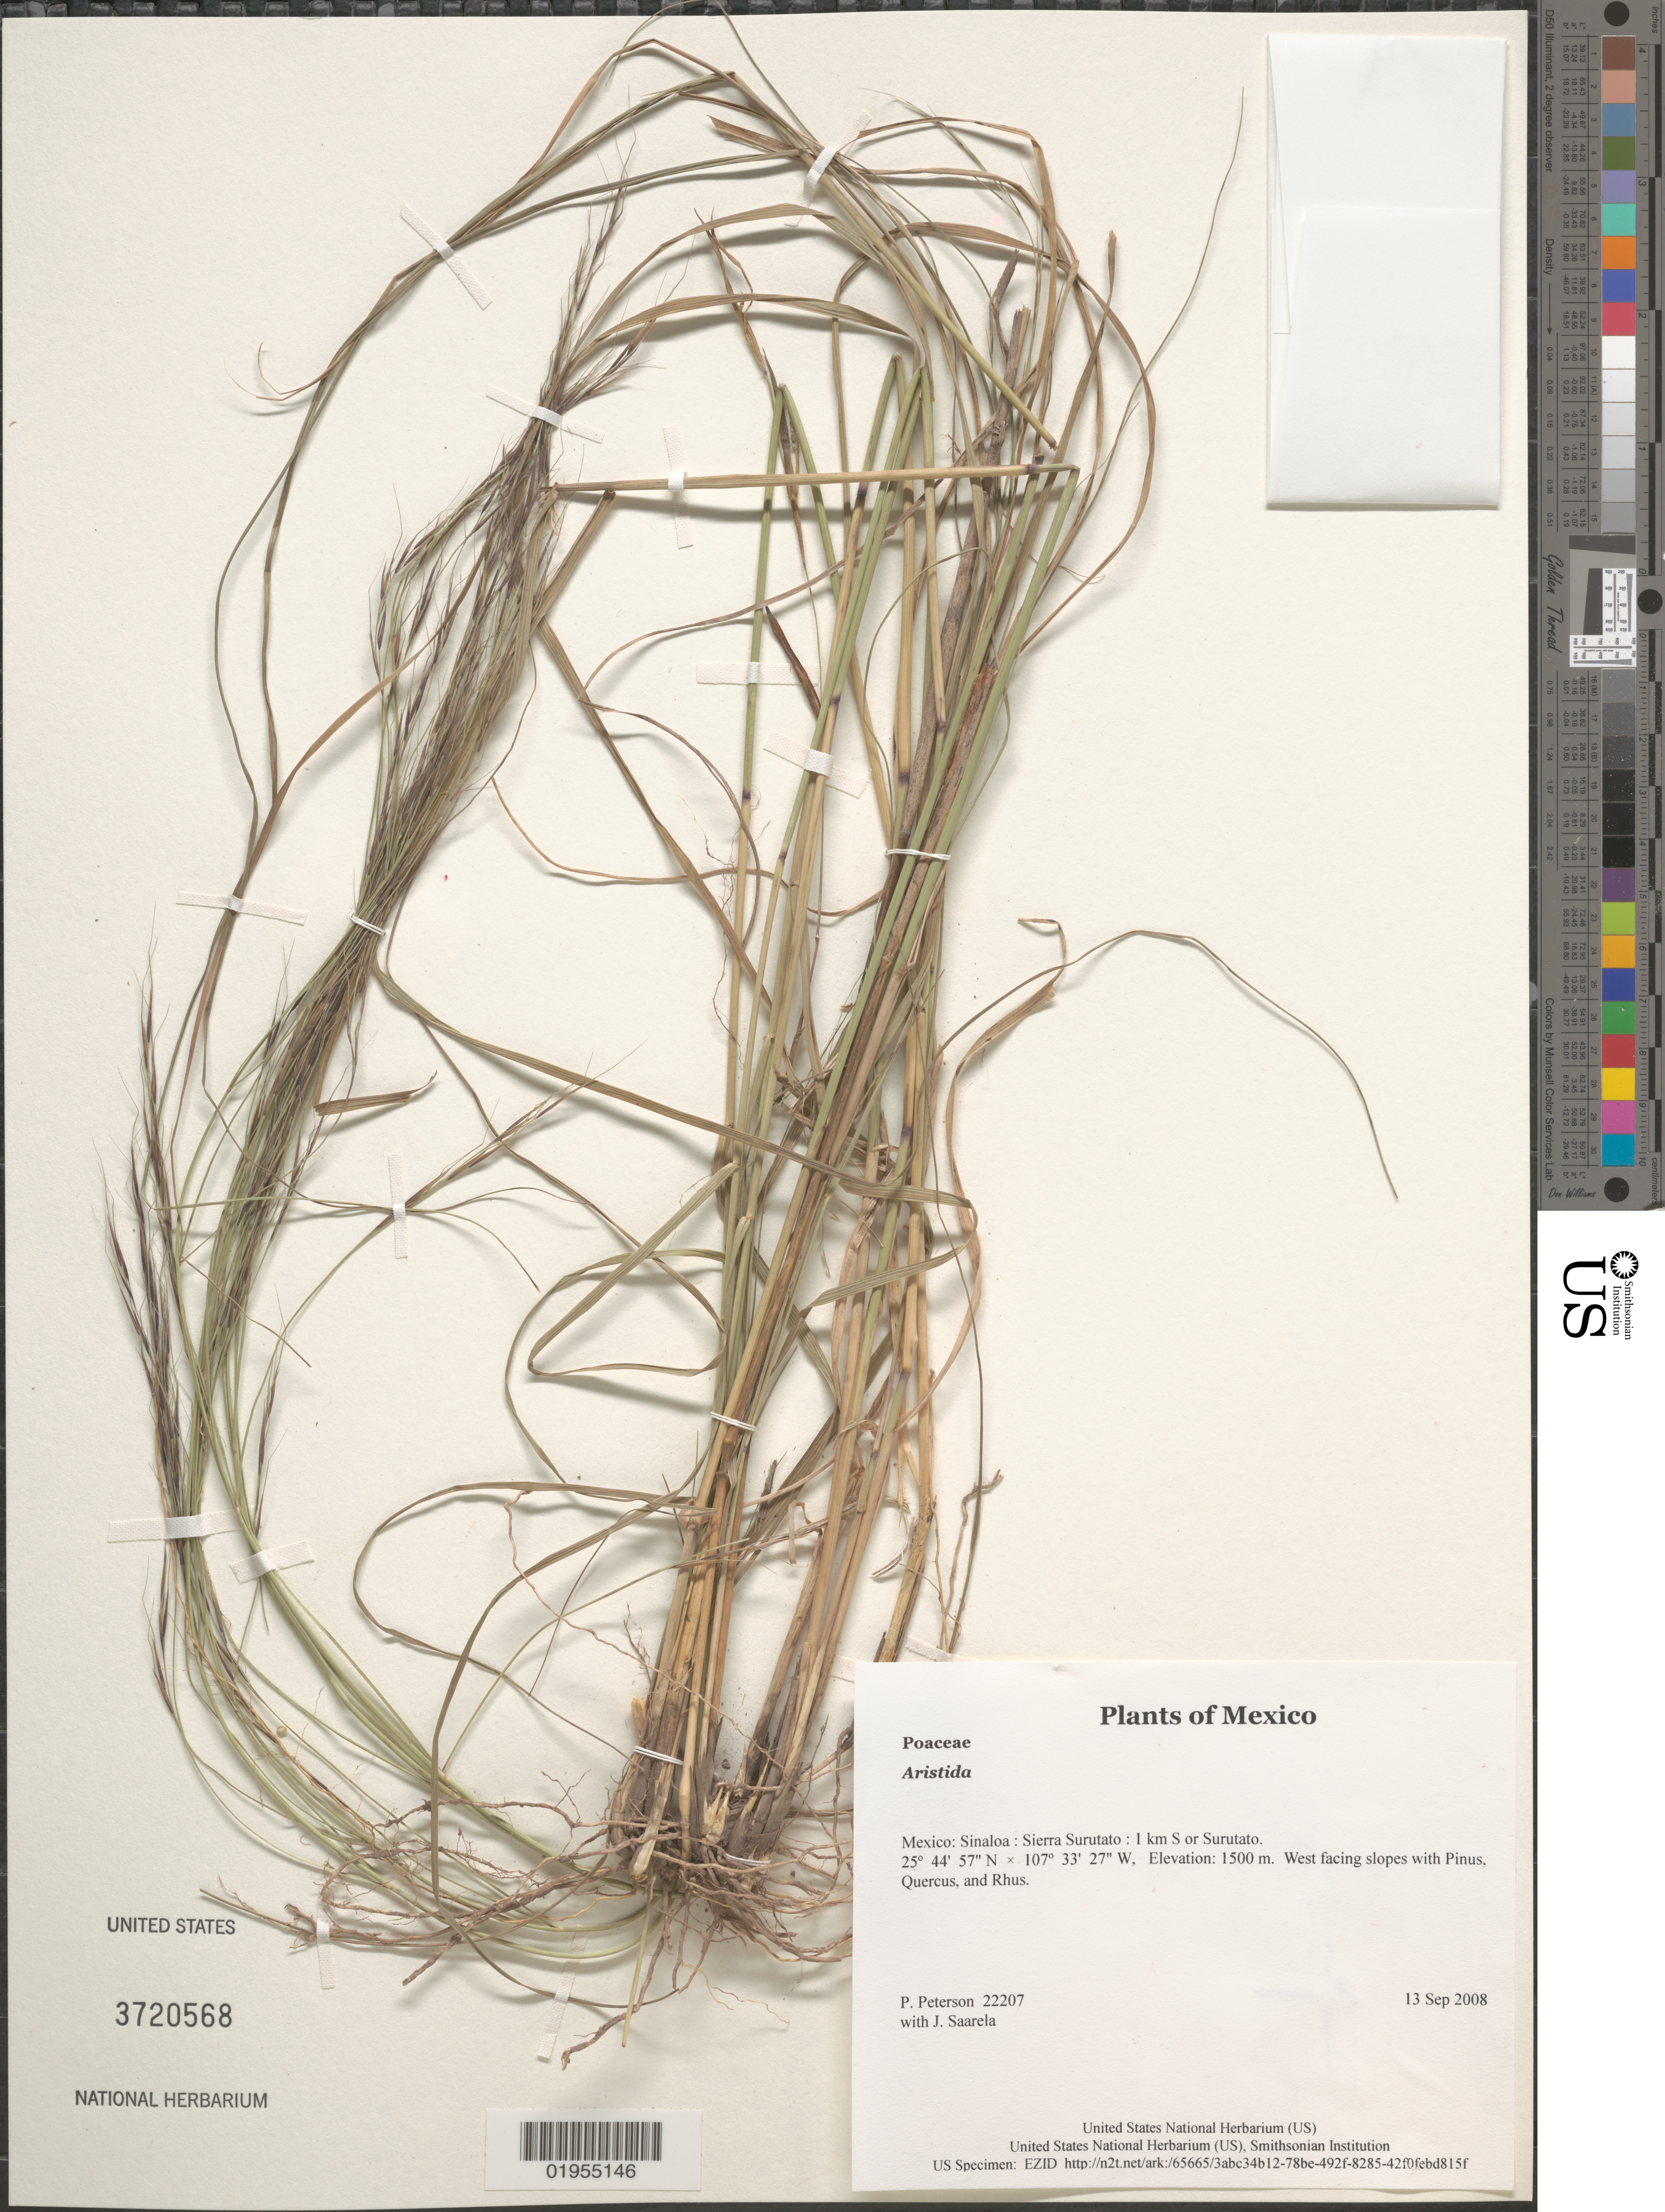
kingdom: Plantae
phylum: Tracheophyta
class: Liliopsida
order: Poales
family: Poaceae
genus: Aristida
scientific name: Aristida sp.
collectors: P. M. Peterson & J. Saarela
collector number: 22207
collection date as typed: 13 Sep 2008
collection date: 2008-09-13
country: Mexico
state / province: Sinaloa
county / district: Sierra Surutato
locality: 1 km S or Surutato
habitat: West facing slopes with Pinus, Quercus, and Rhus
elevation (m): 1500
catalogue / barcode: US 3720568